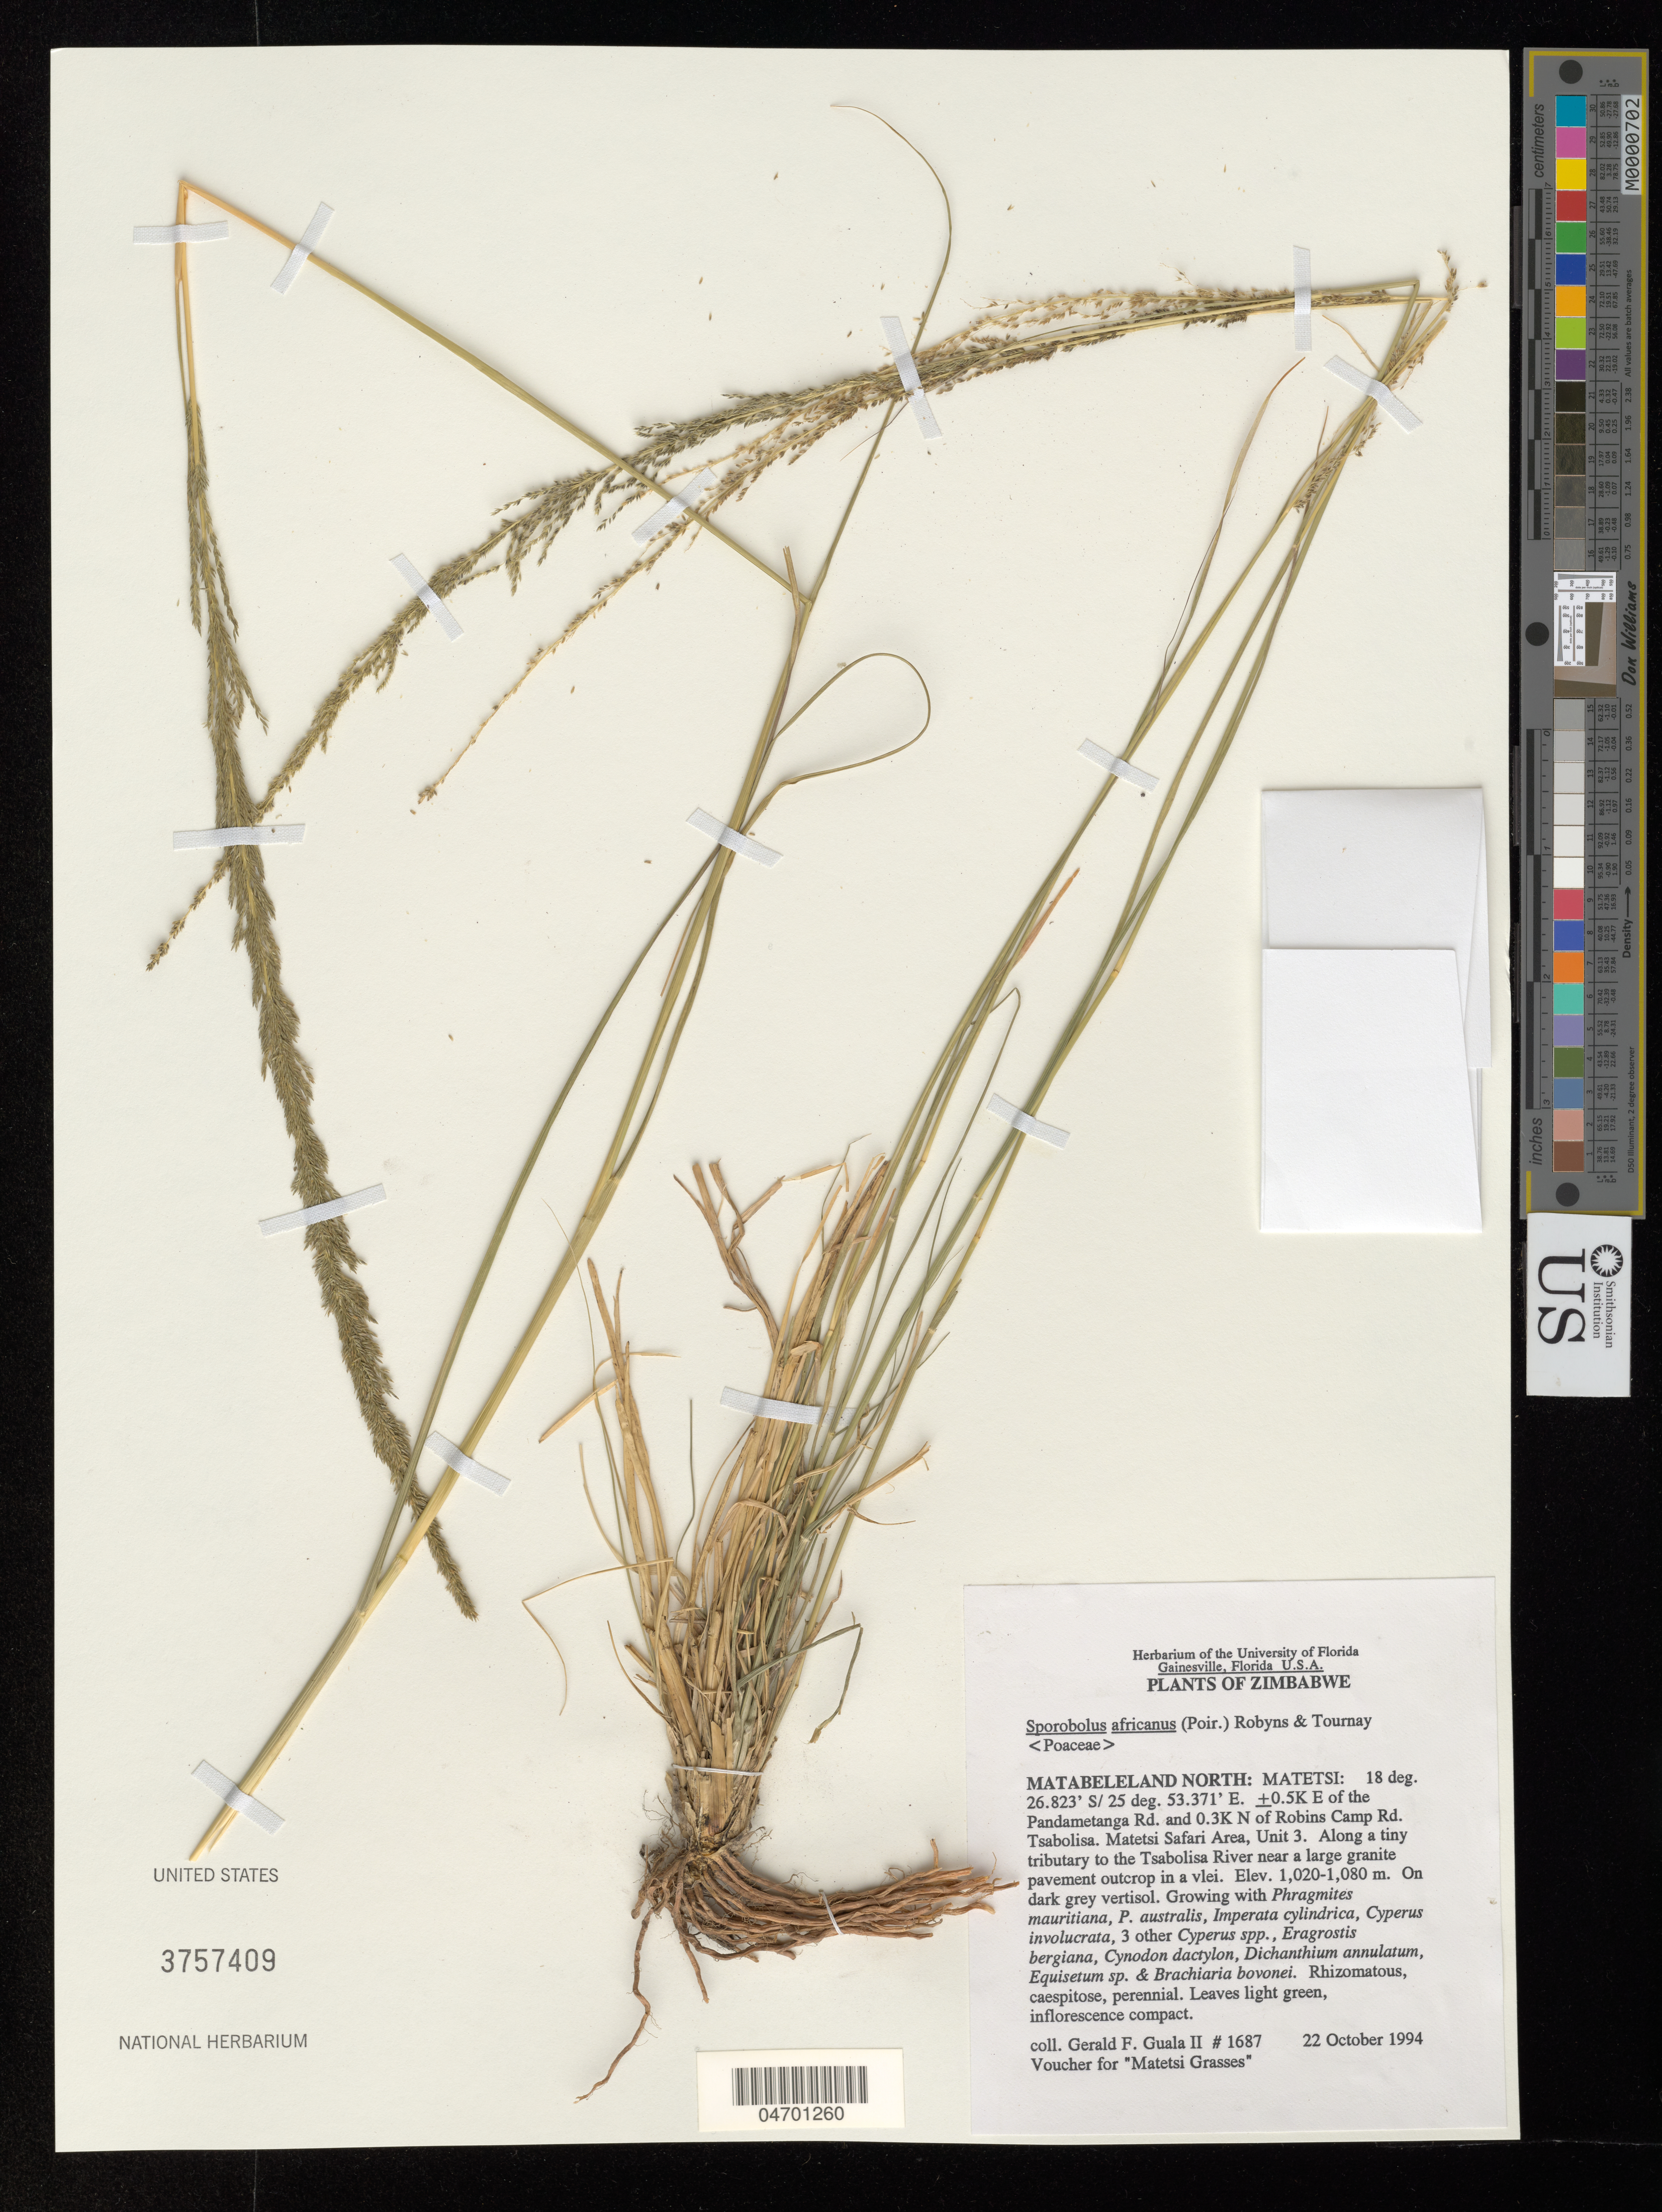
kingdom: Plantae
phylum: Tracheophyta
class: Liliopsida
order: Poales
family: Poaceae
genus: Sporobolus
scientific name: Sporobolus africanus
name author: (Poir.) Robyns & Tournay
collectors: G. Guala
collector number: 1687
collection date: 1994-10-22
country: Zimbabwe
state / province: Matabeleland North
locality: Matetsi: ±0.5K E of the Pandametanga Rd. and 0.3K N of Robins Camp Rd. Tsabolisa. Matetsi Safari Area, Unit 3. Along a tiny tributary to the Tsabolisa River near a large granite pavement outcrop in a vlei.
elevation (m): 1020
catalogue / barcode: US 3757409